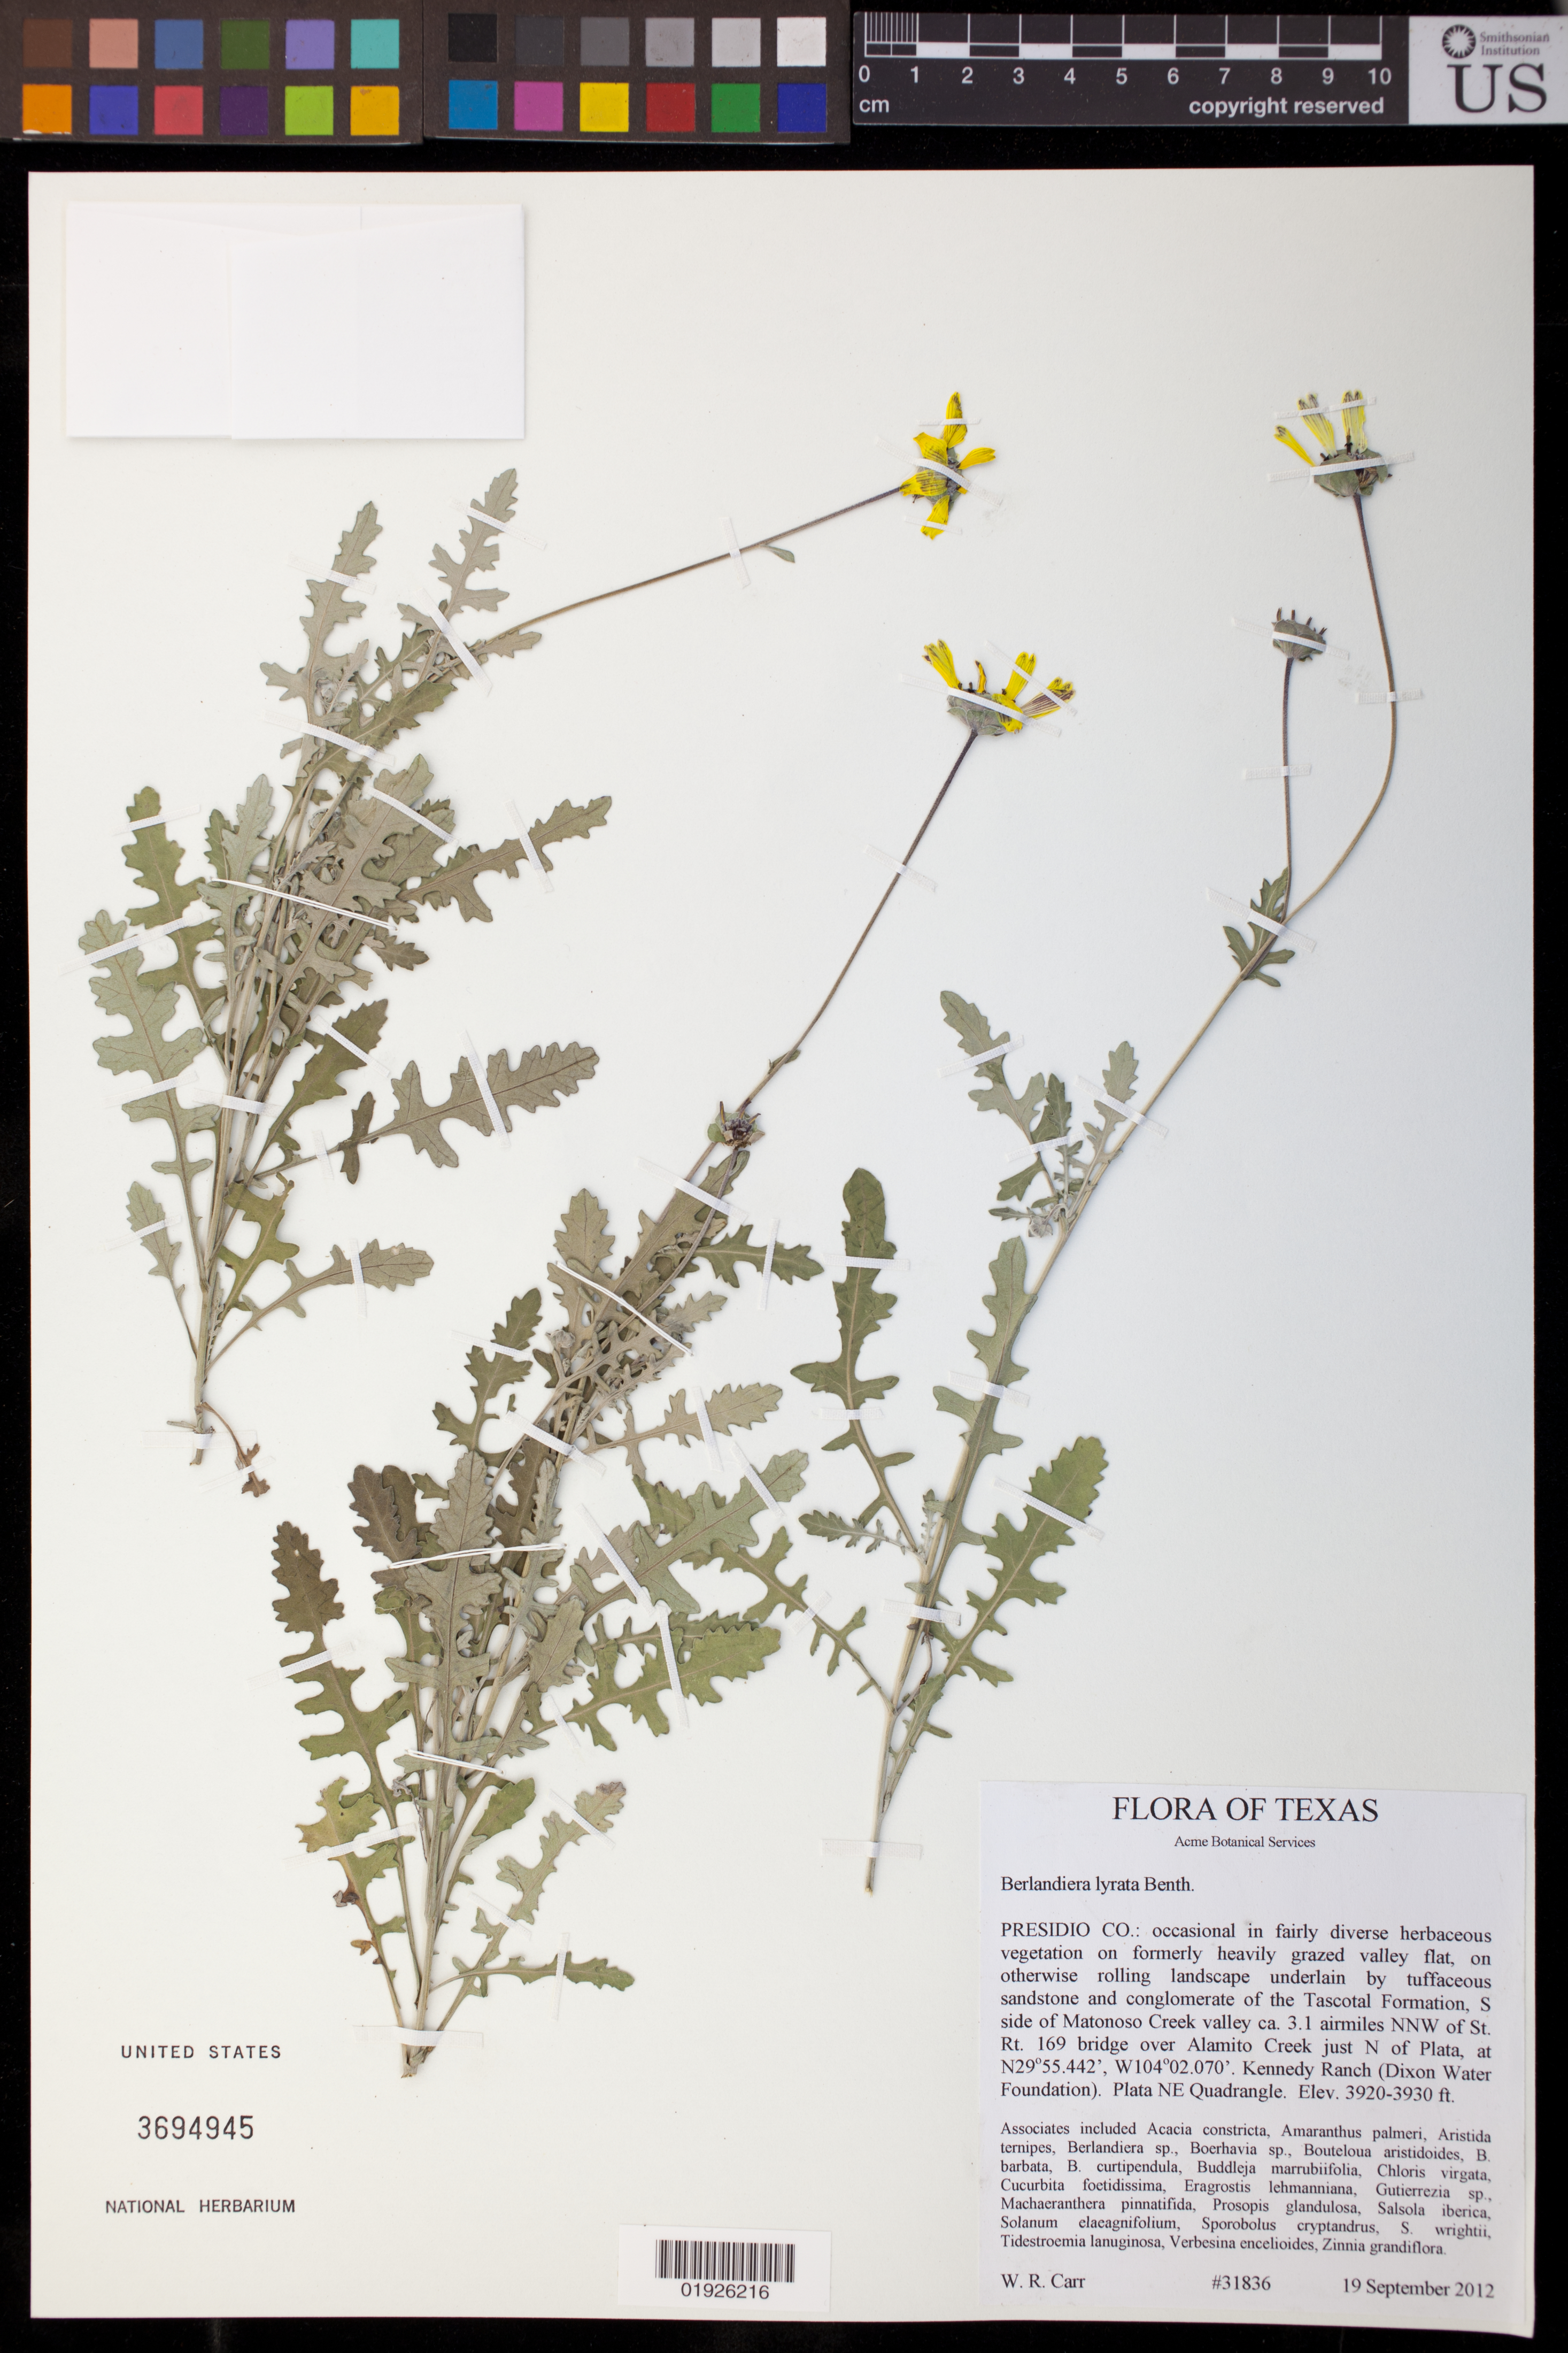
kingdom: Plantae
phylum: Tracheophyta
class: Magnoliopsida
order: Asterales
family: Asteraceae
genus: Berlandiera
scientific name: Berlandiera lyrata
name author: Benth.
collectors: W. Carr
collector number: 31836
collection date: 2012-09-19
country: United States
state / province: Texas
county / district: Presidio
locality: S side of Matonoso Creek valley ca. 3.1 airmiles NNW of St. Rt. 169 bridge over Alamito Creek just N of Plata. Kennedy Ranch (Dixon Water Foundation). Plata NE Quadrangle.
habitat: On formerly heavily grazed valley flat, on otherwise rolling landscape underlain by tuffaceous sandstone and conglomerate of the Tascotal Formation.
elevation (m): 1195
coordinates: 29 55.442 N, 104 02.070 W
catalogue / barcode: US 3694945